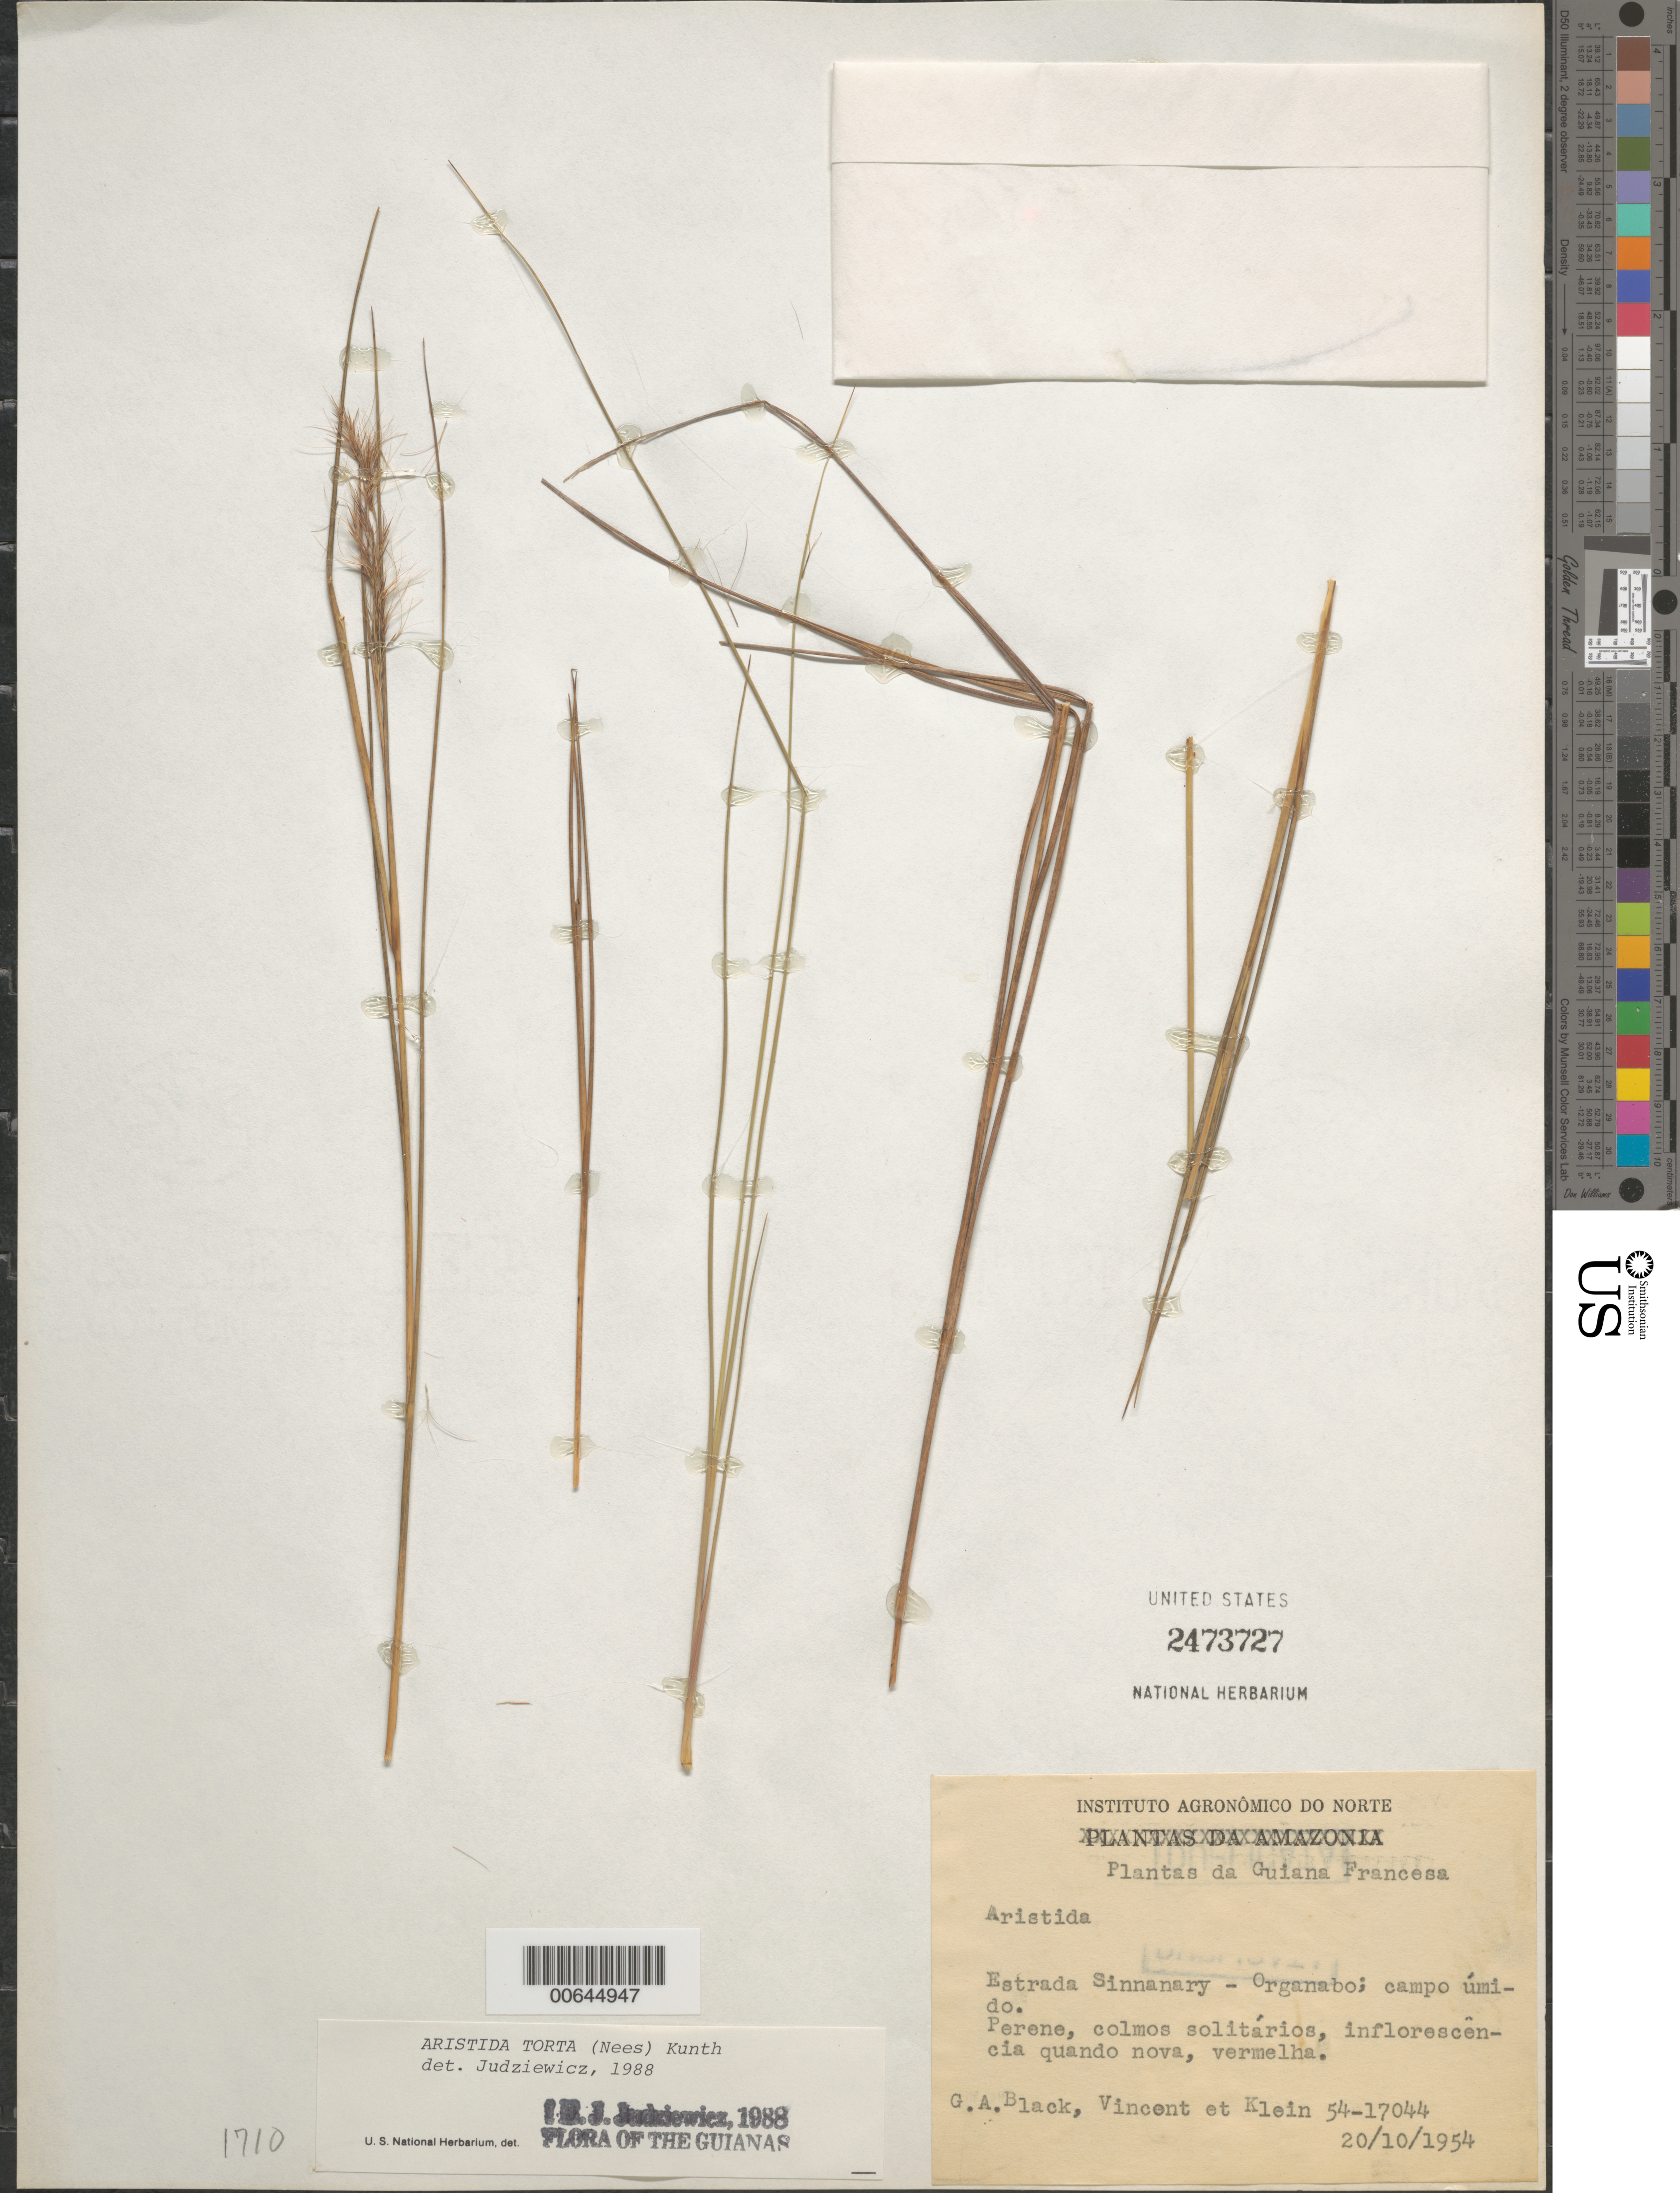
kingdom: Plantae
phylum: Tracheophyta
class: Liliopsida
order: Poales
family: Poaceae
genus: Aristida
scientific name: Aristida torta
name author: (Nees) Kunth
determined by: Judziewicz, E. J.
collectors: G. A. Black, -- Vincent & Klein, --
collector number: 54 17004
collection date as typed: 20-Oct-54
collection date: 1954-10-20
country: French Guiana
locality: Estrada Sinnamary-Organabo, Campo úmido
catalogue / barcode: US 2473727